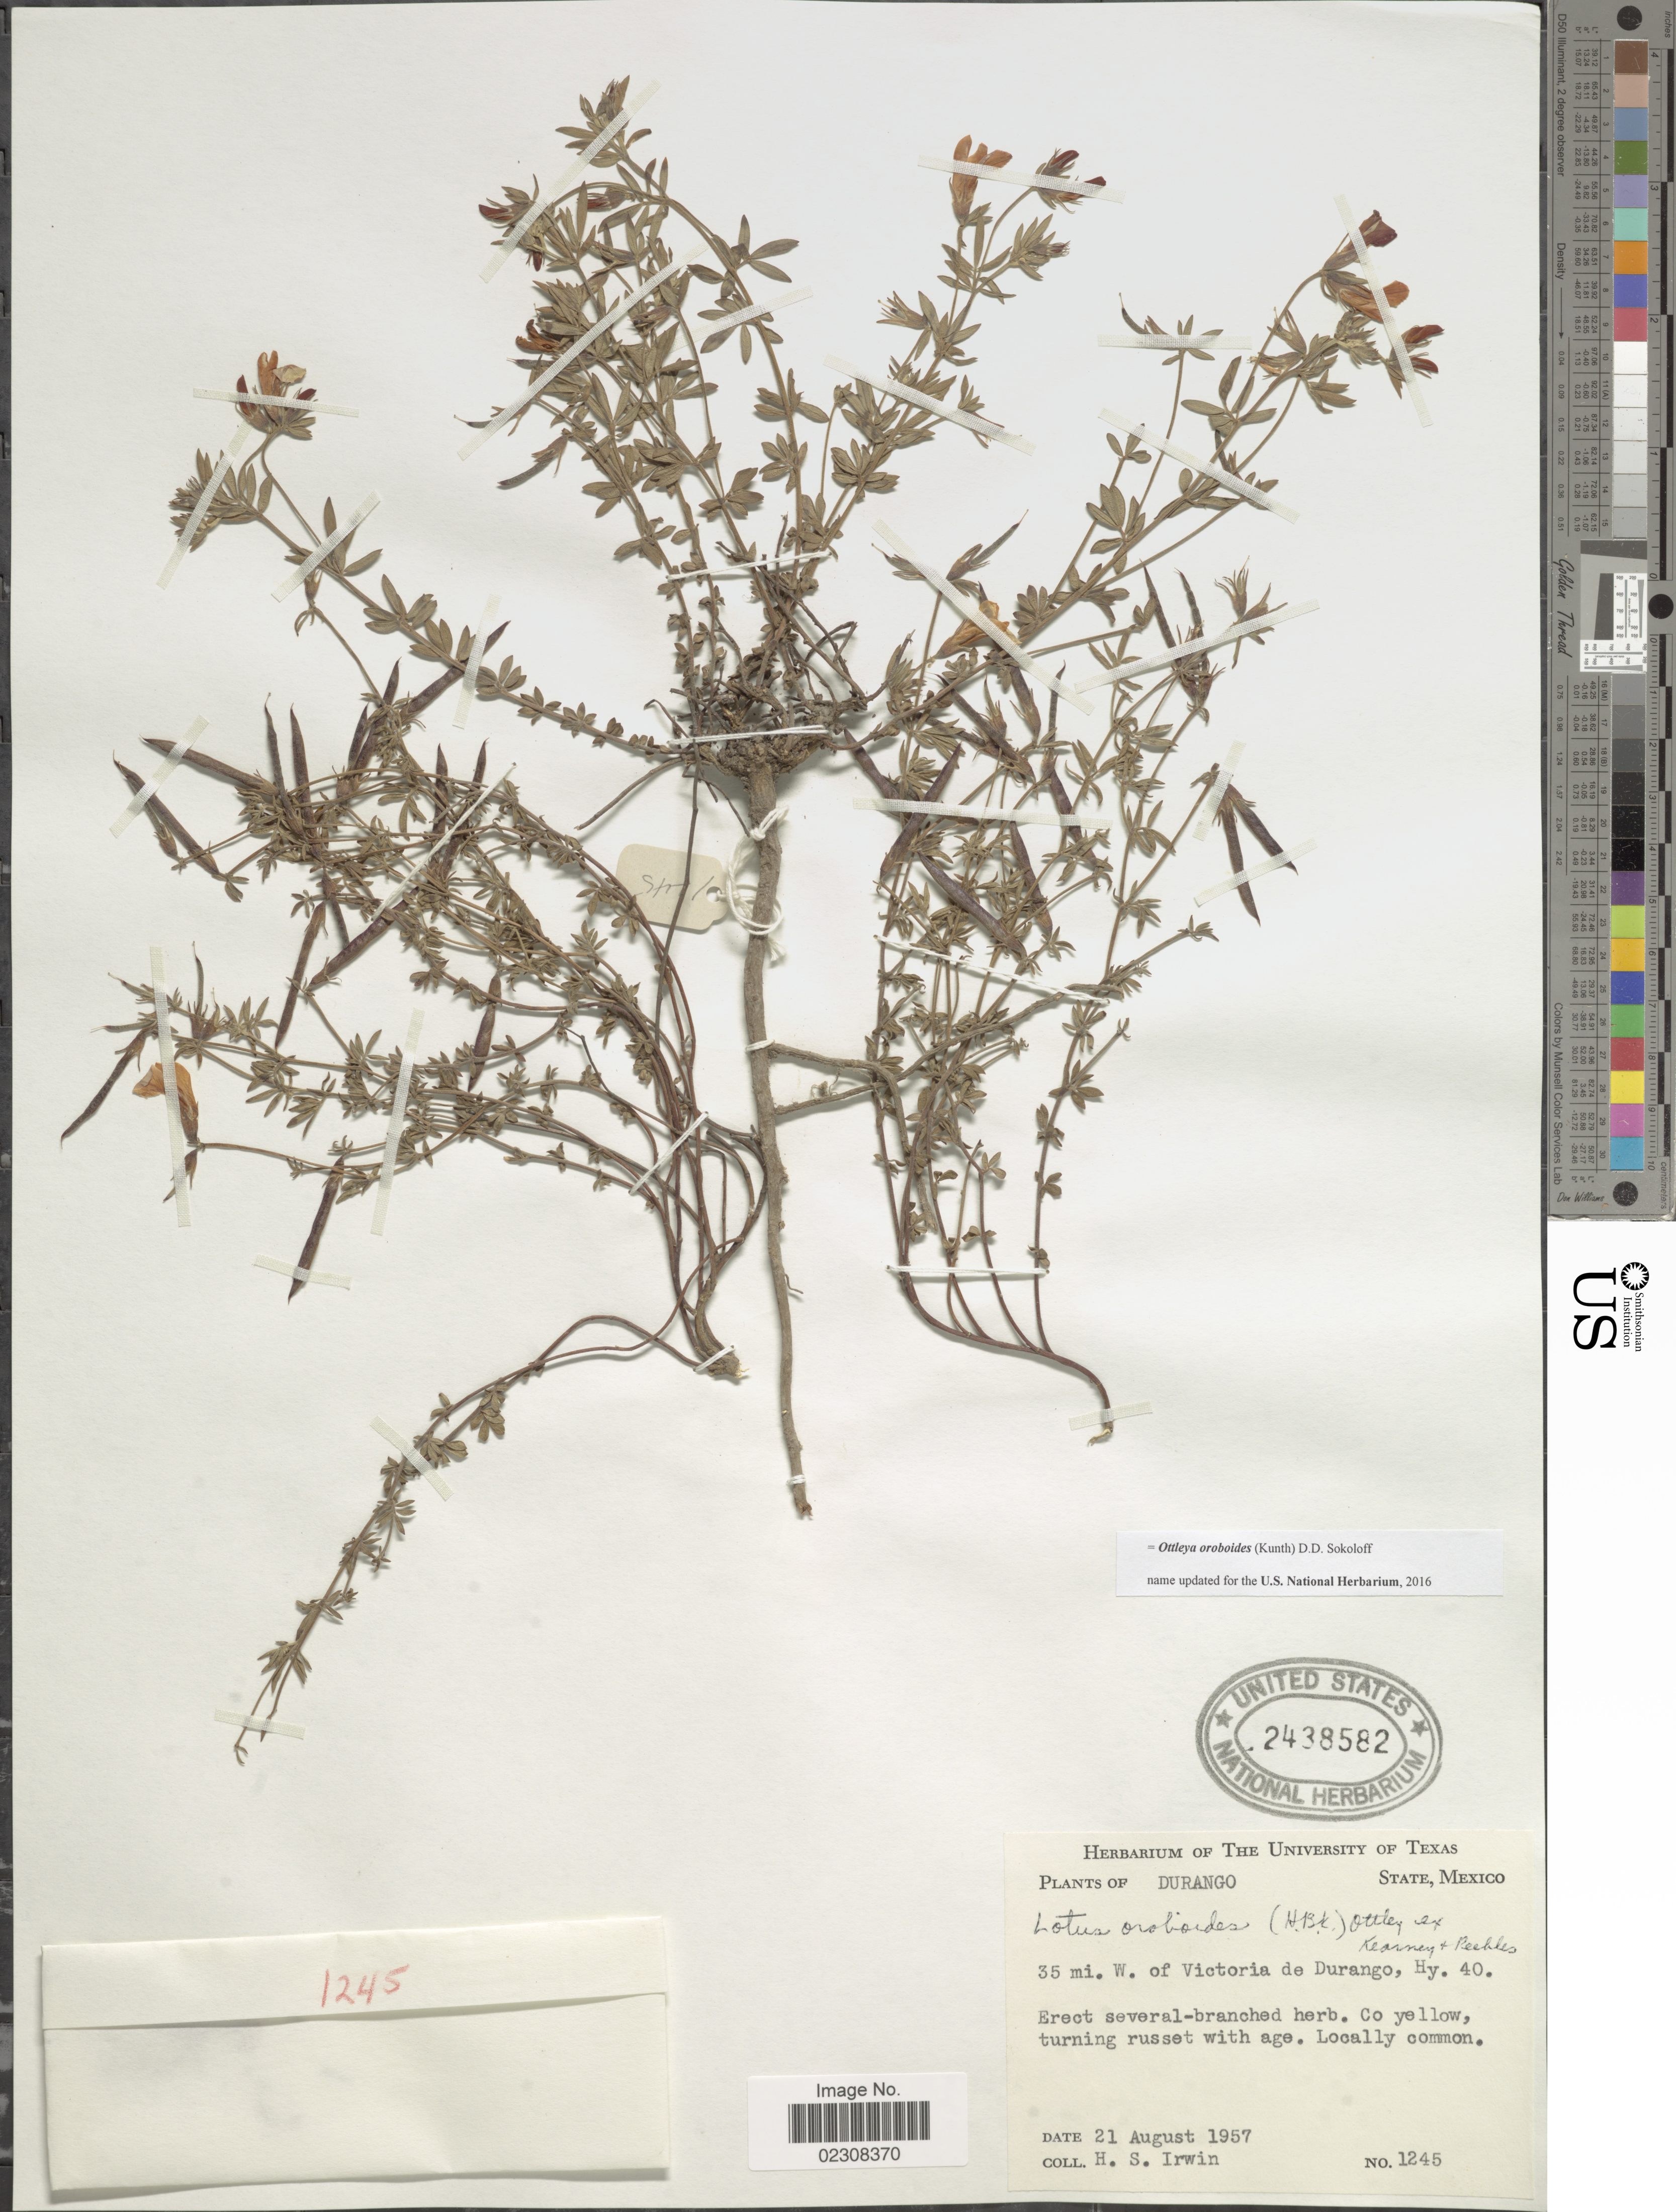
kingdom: Plantae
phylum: Tracheophyta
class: Magnoliopsida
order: Fabales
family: Fabaceae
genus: Ottleya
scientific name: Ottleya oroboides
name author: (Kunth) D.D. Sokoloff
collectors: H. Irwin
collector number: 1245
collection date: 1957-08-21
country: Mexico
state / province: Durango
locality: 35 mi W. of Victoria de Durango, Hy.40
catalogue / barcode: US 2438582